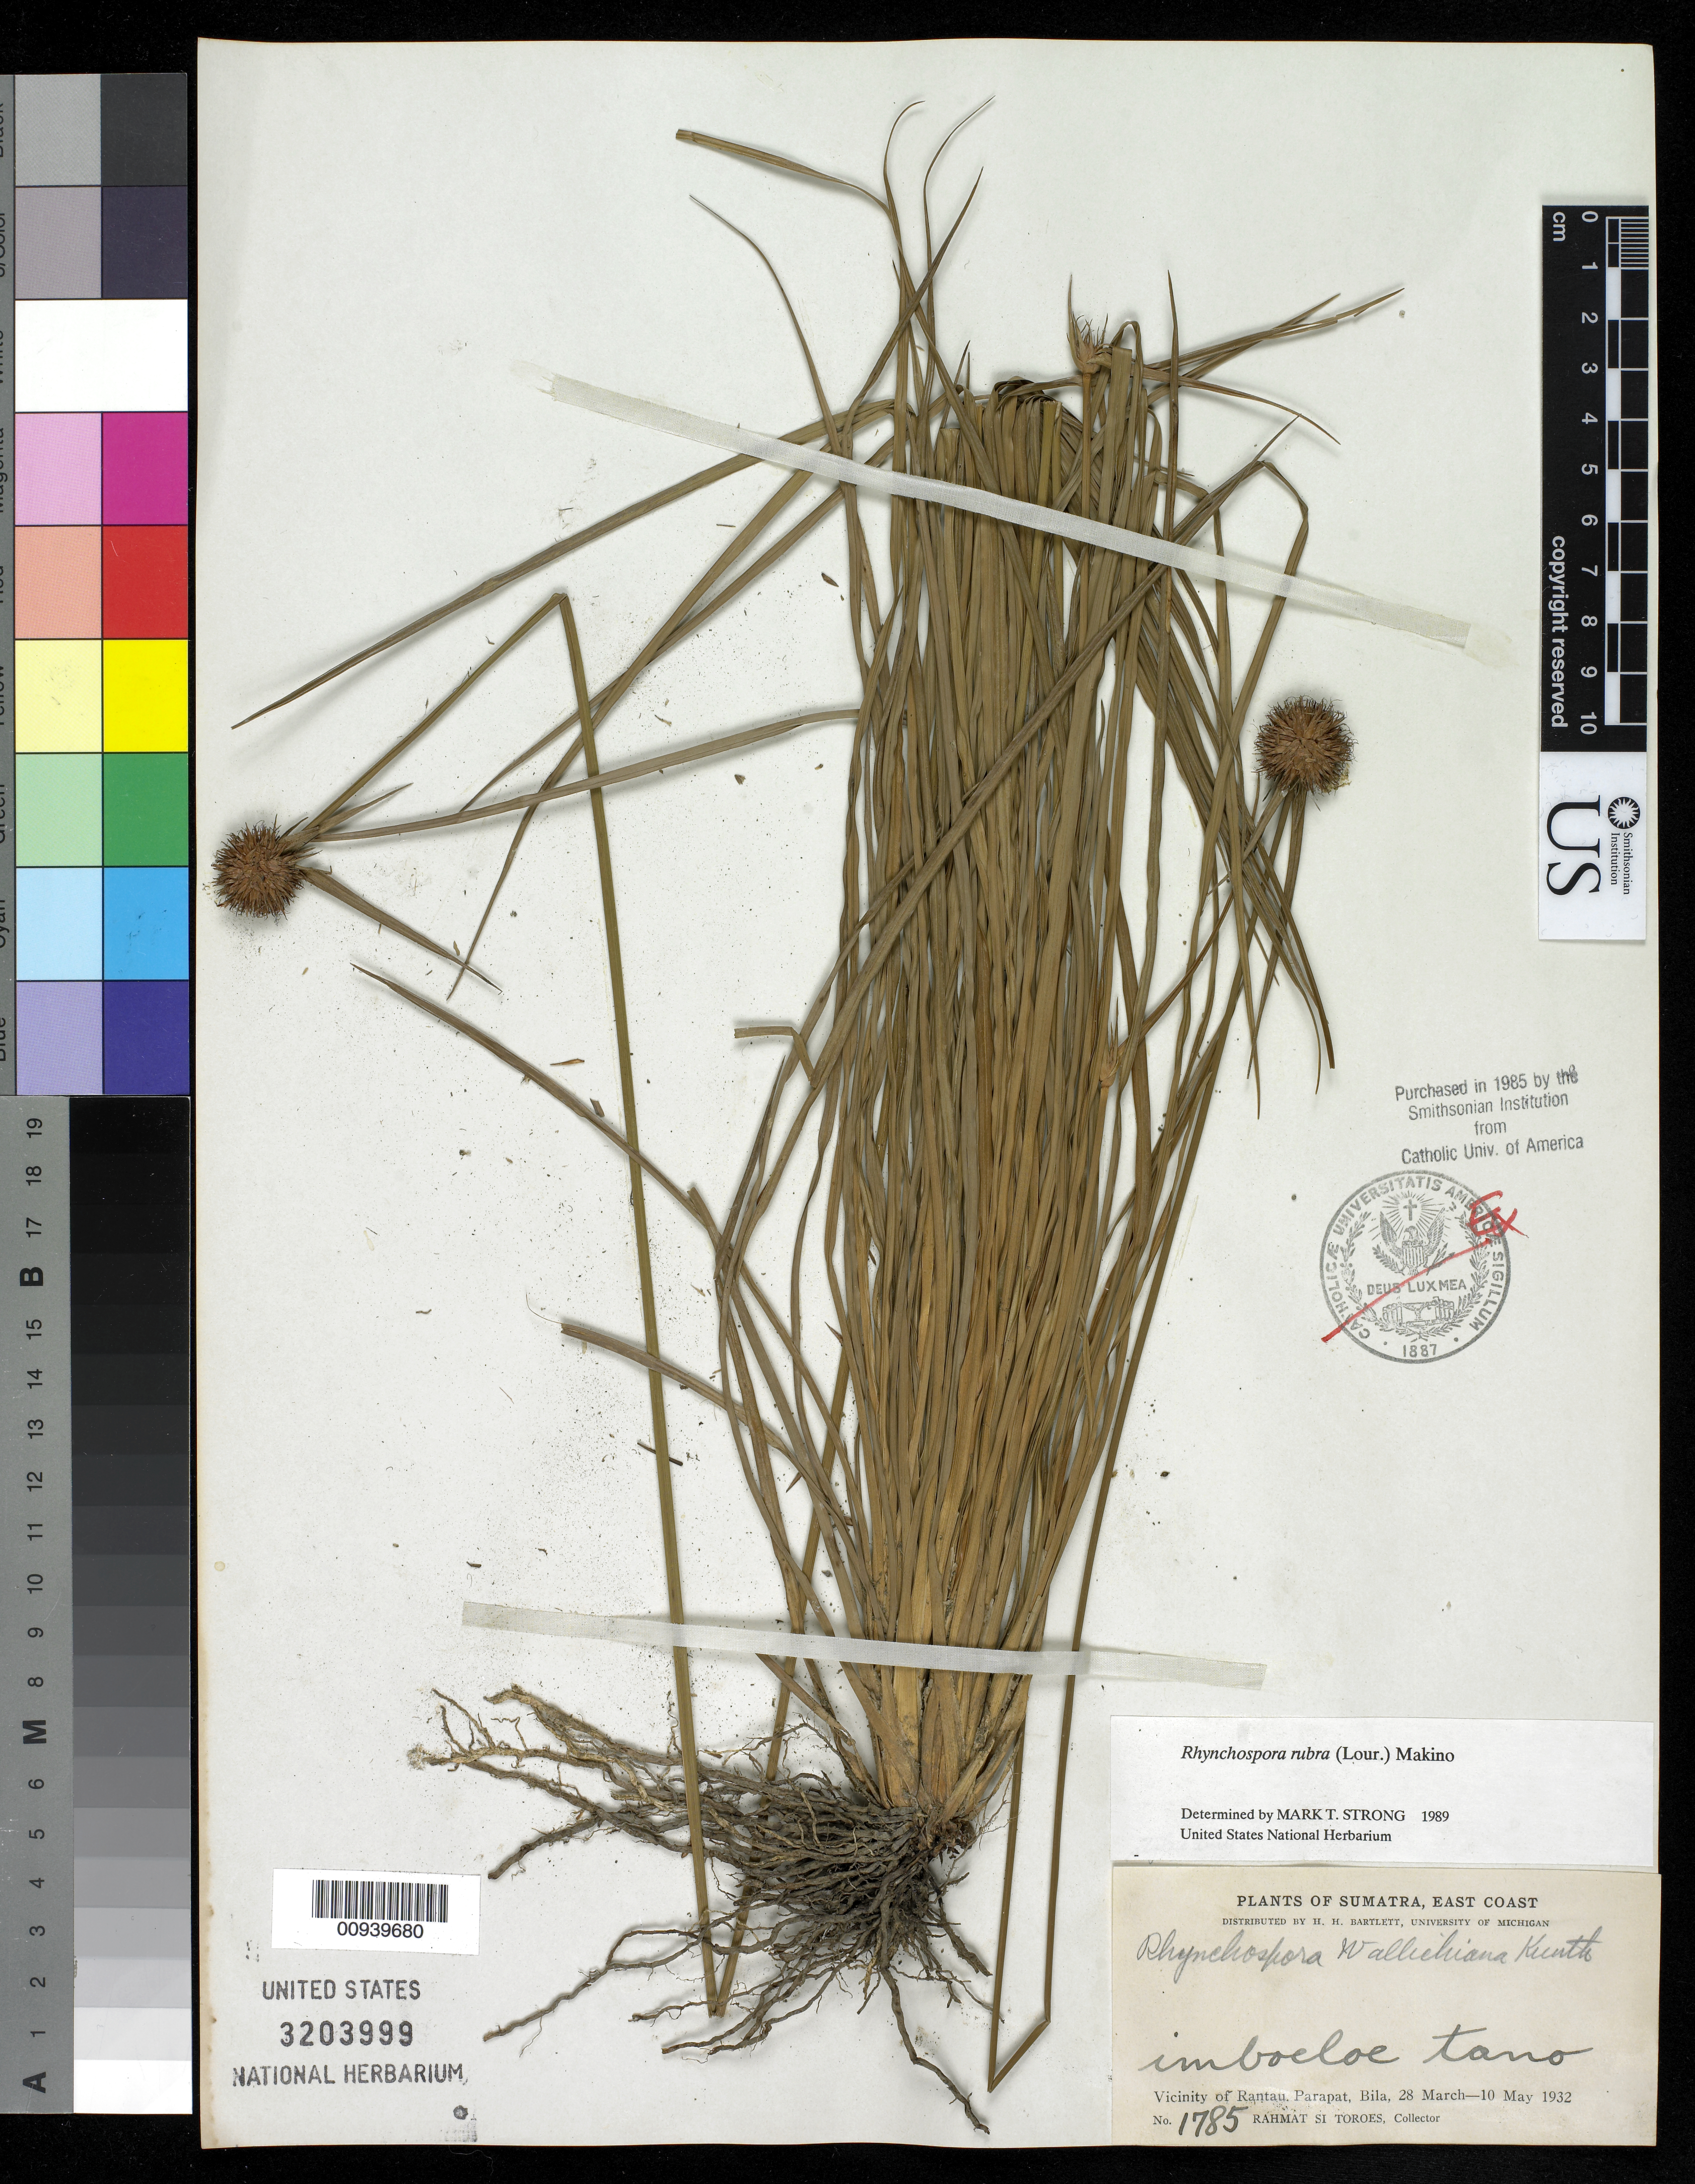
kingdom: Plantae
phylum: Tracheophyta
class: Liliopsida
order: Poales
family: Cyperaceae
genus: Rhynchospora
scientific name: Rhynchospora rubra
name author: (Lour.) Makino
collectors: Rahmat Si Boeea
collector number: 1785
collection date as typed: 28 Mar 1932 to 10 May 1932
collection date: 1932-03-28/1932-05-10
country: Indonesia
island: Sumatra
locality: Vicinity of Rantau Parapat, Bila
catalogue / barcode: US 3203999